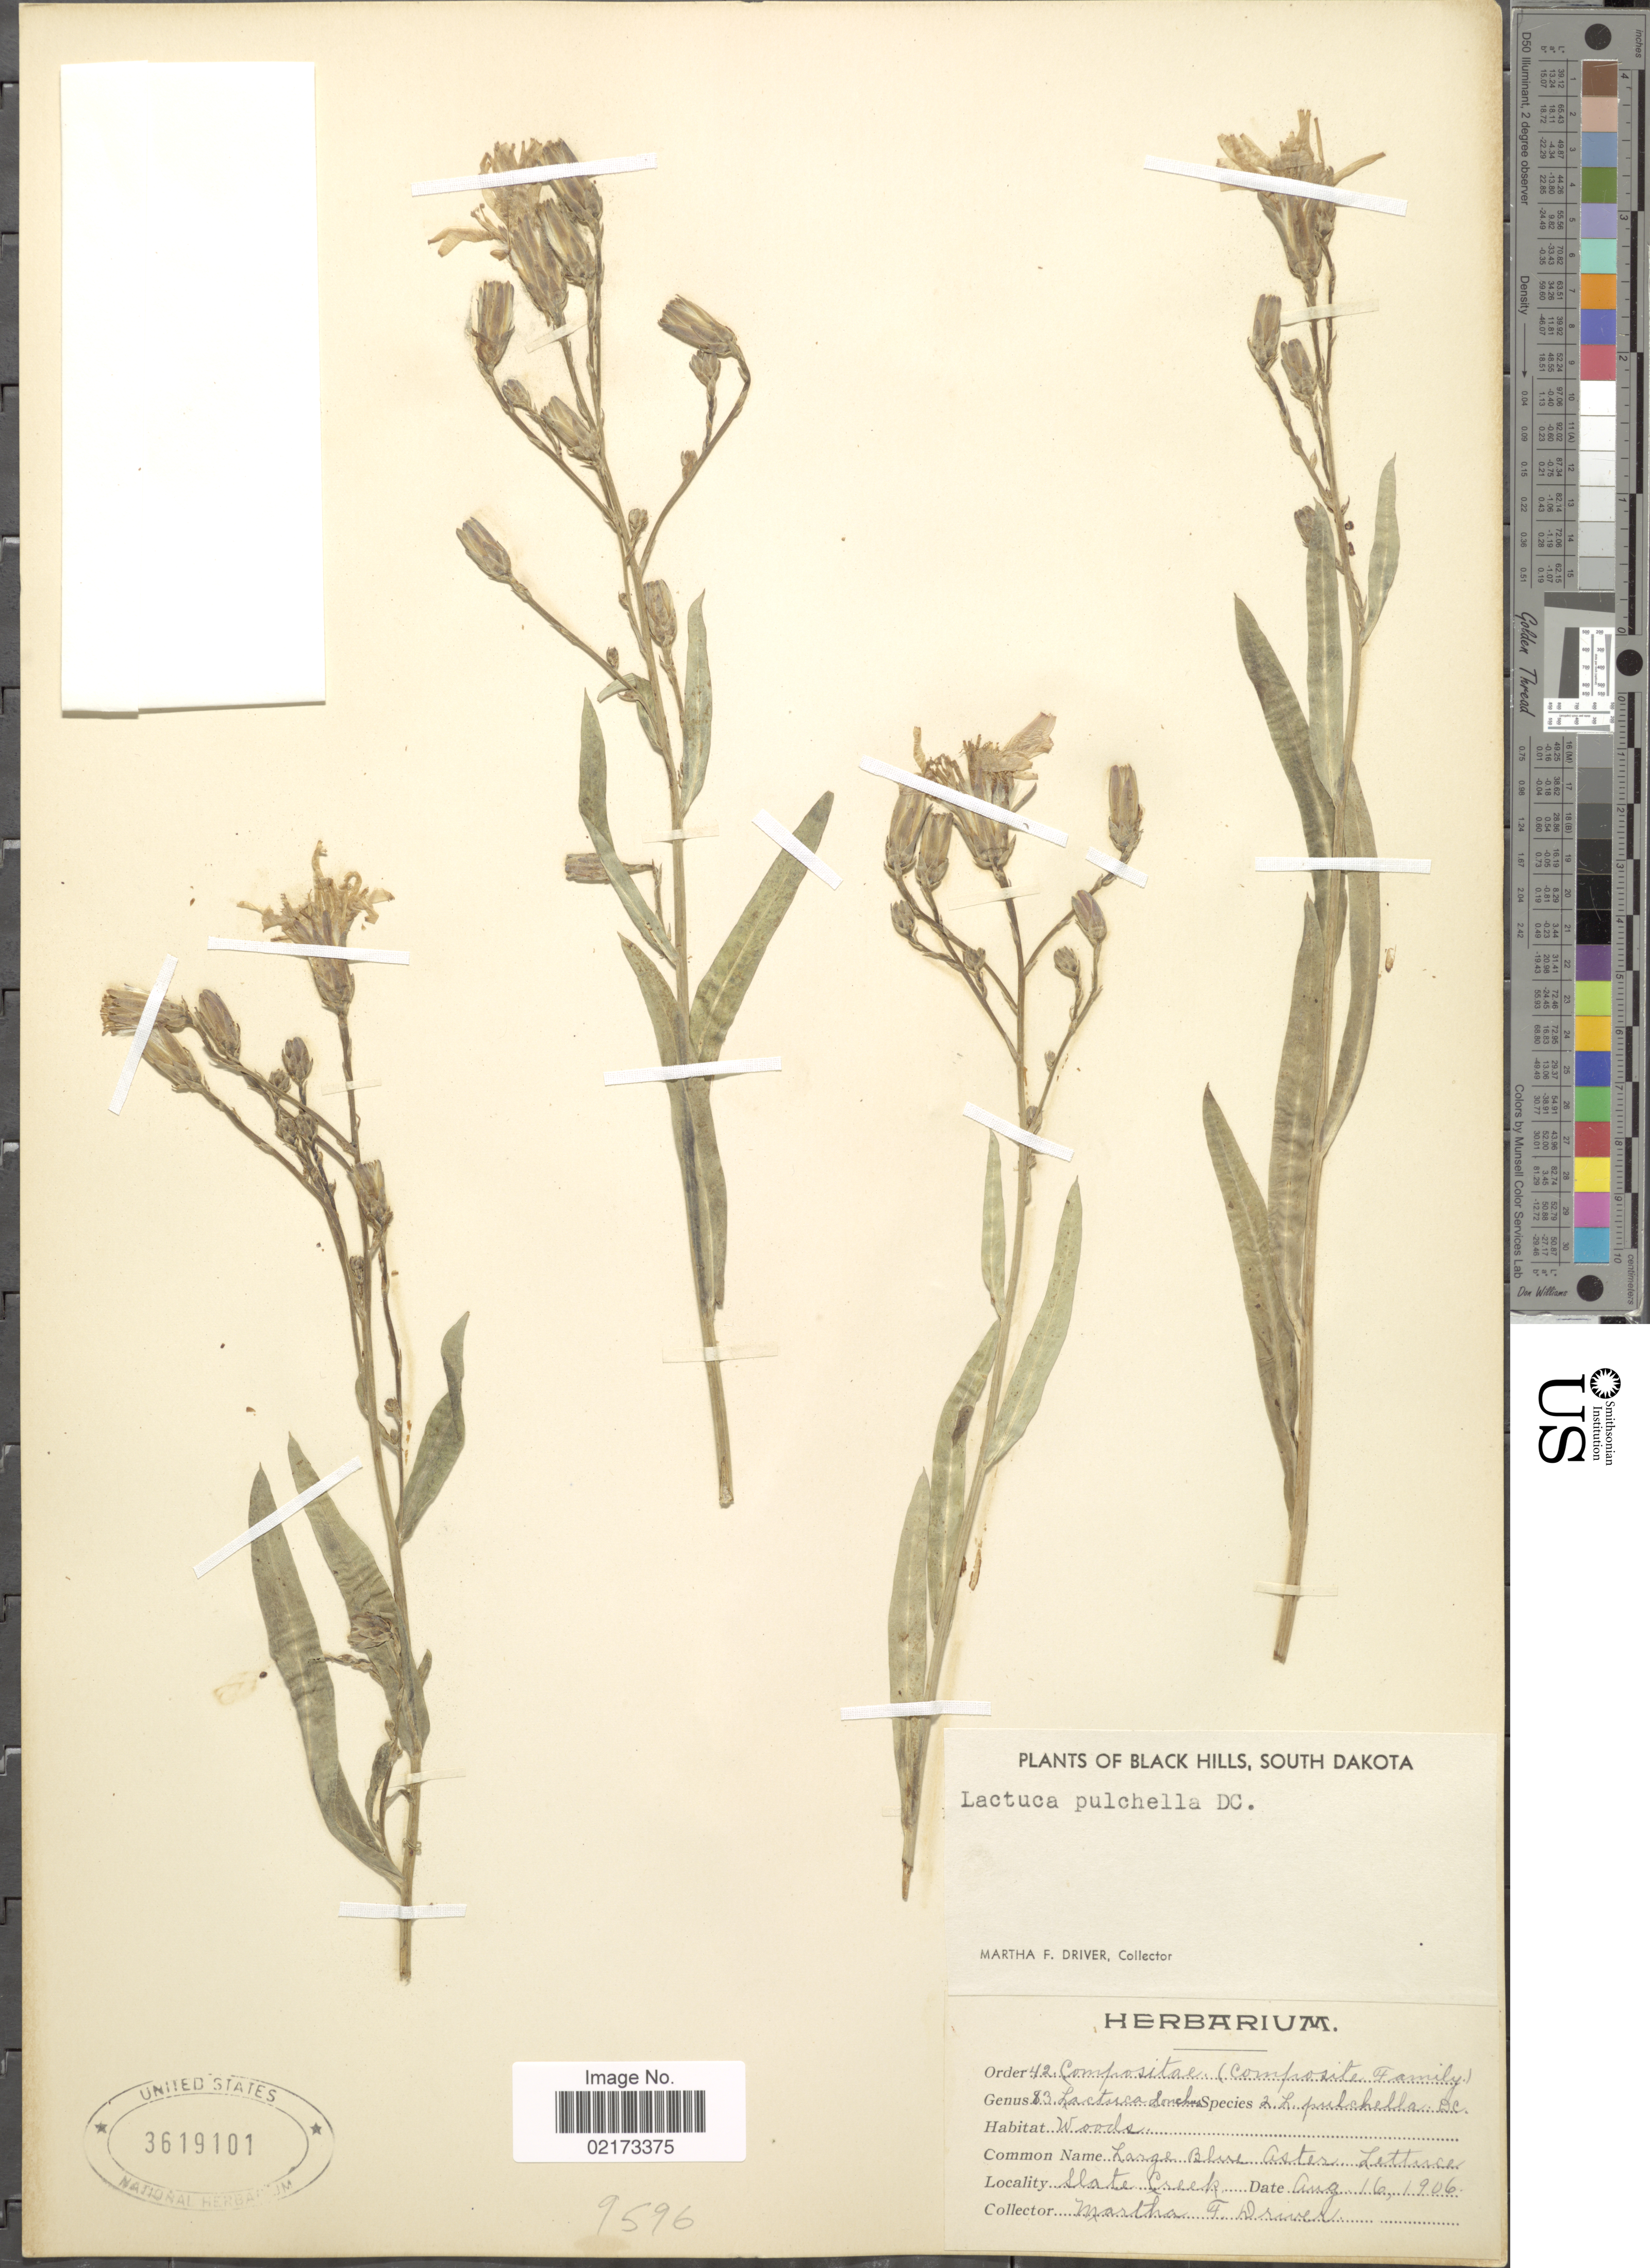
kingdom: Plantae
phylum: Tracheophyta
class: Magnoliopsida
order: Asterales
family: Asteraceae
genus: Lactuca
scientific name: Lactuca tatarica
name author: (L.) C.A. Mey.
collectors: M. Driver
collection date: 1906-08-16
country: United States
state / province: South Dakota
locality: Black Hills, Slate Creek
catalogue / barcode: US 3619101